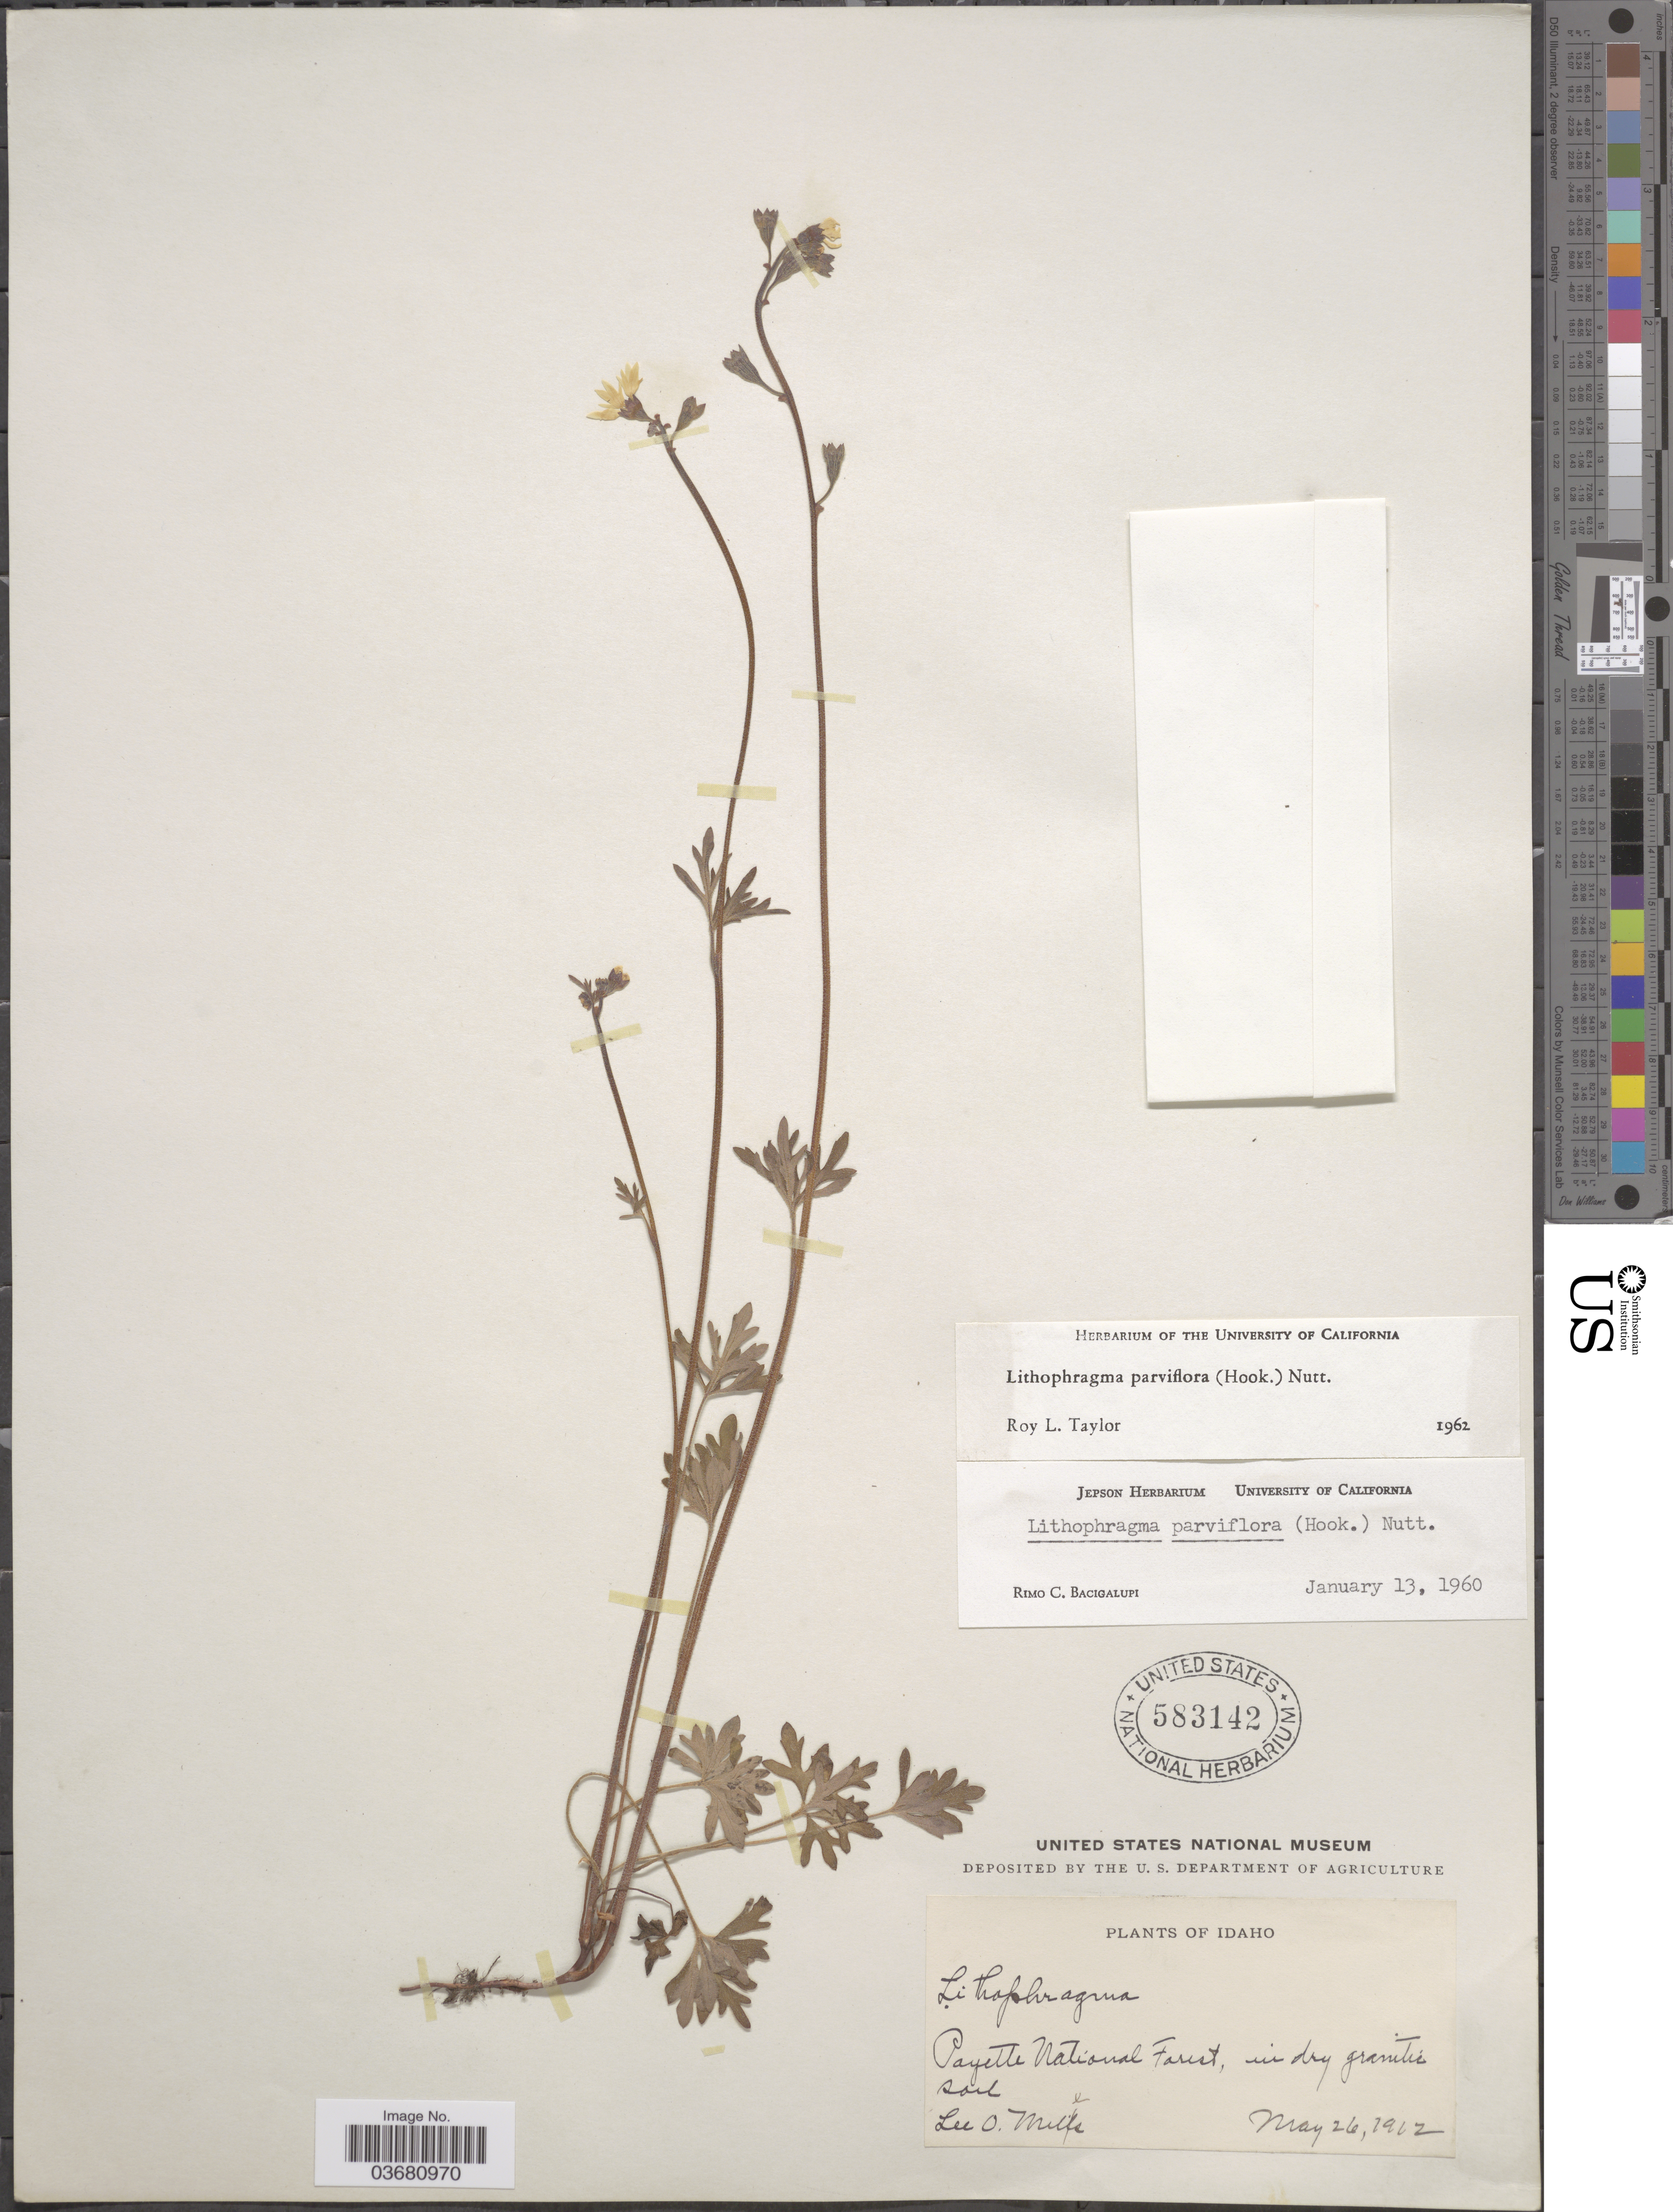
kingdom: Plantae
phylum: Tracheophyta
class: Magnoliopsida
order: Saxifragales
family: Saxifragaceae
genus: Lithophragma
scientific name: Lithophragma parviflorum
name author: (Hook.) Nutt.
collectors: L. Miles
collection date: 1912-05-26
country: United States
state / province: Idaho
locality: Payette National Forest.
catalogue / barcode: US 583142